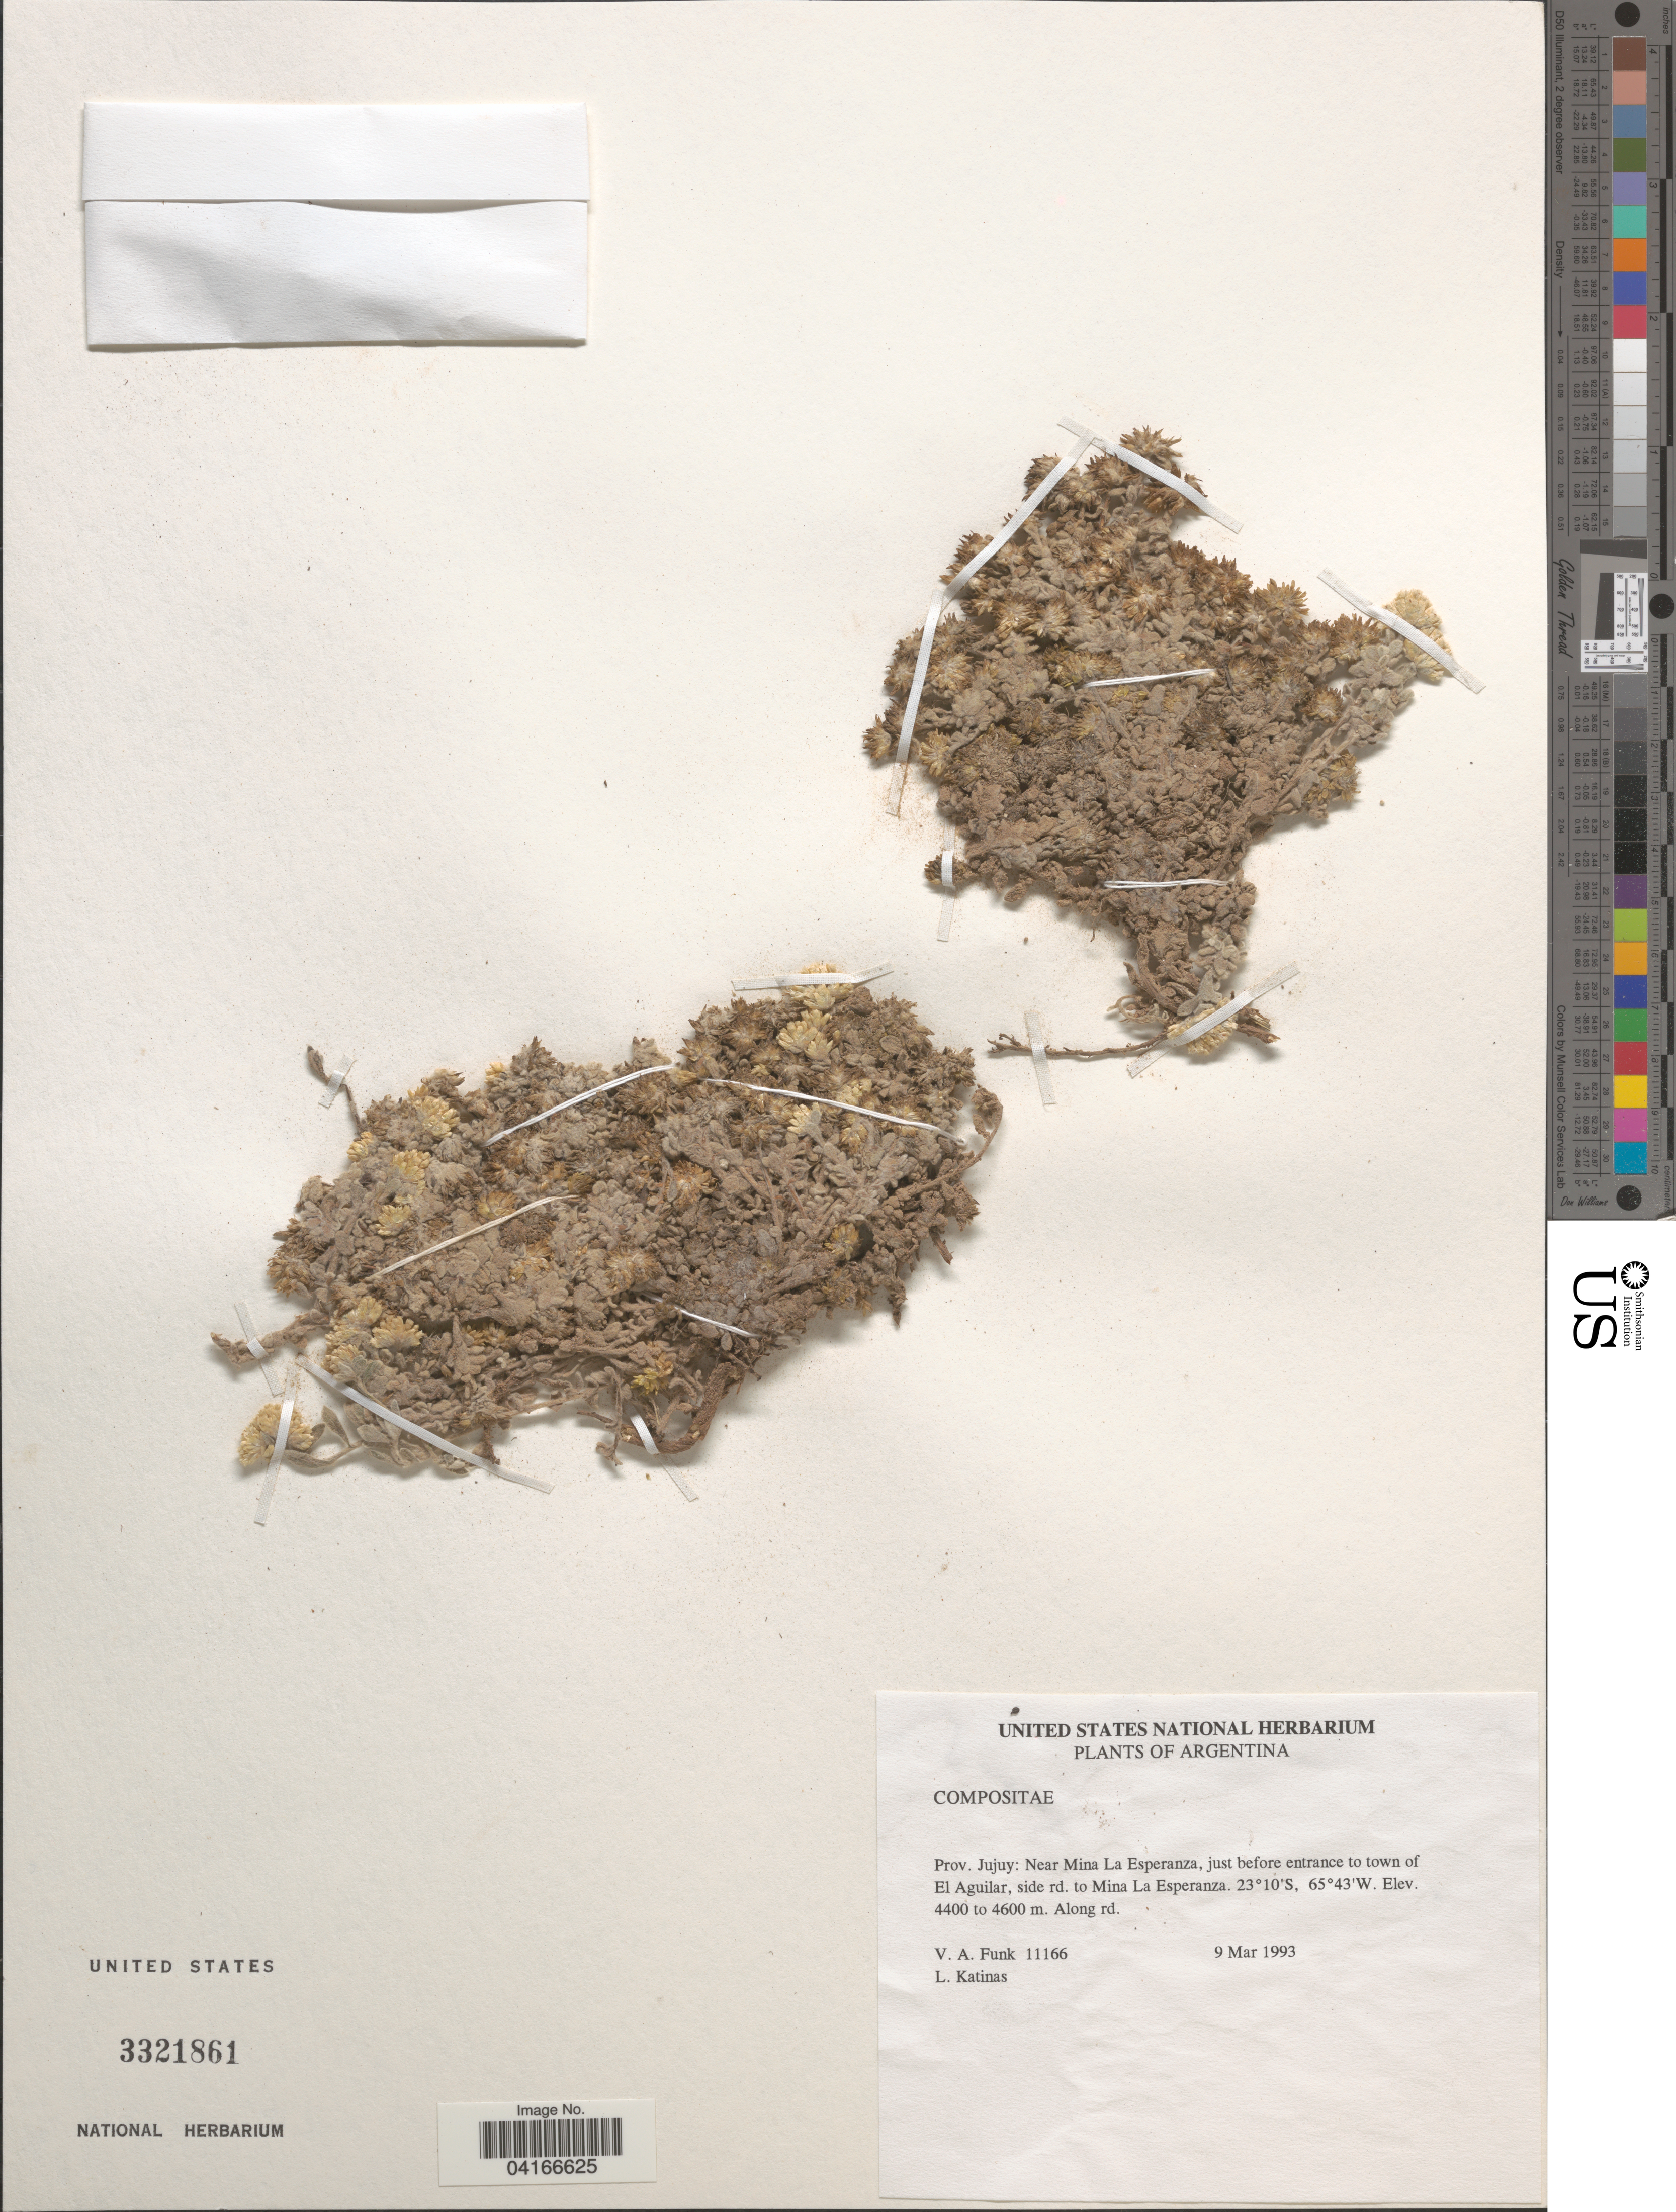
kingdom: Plantae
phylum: Tracheophyta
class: Magnoliopsida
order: Asterales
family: Asteraceae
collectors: V. Funk & L. Katinas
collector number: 11166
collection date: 1993-03-09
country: Argentina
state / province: Jujuy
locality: Near Mina La Esperanza, just before entrance to town of El Aguilar, side rd. to Mina La Esperanza.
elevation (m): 4400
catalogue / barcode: US 3321861